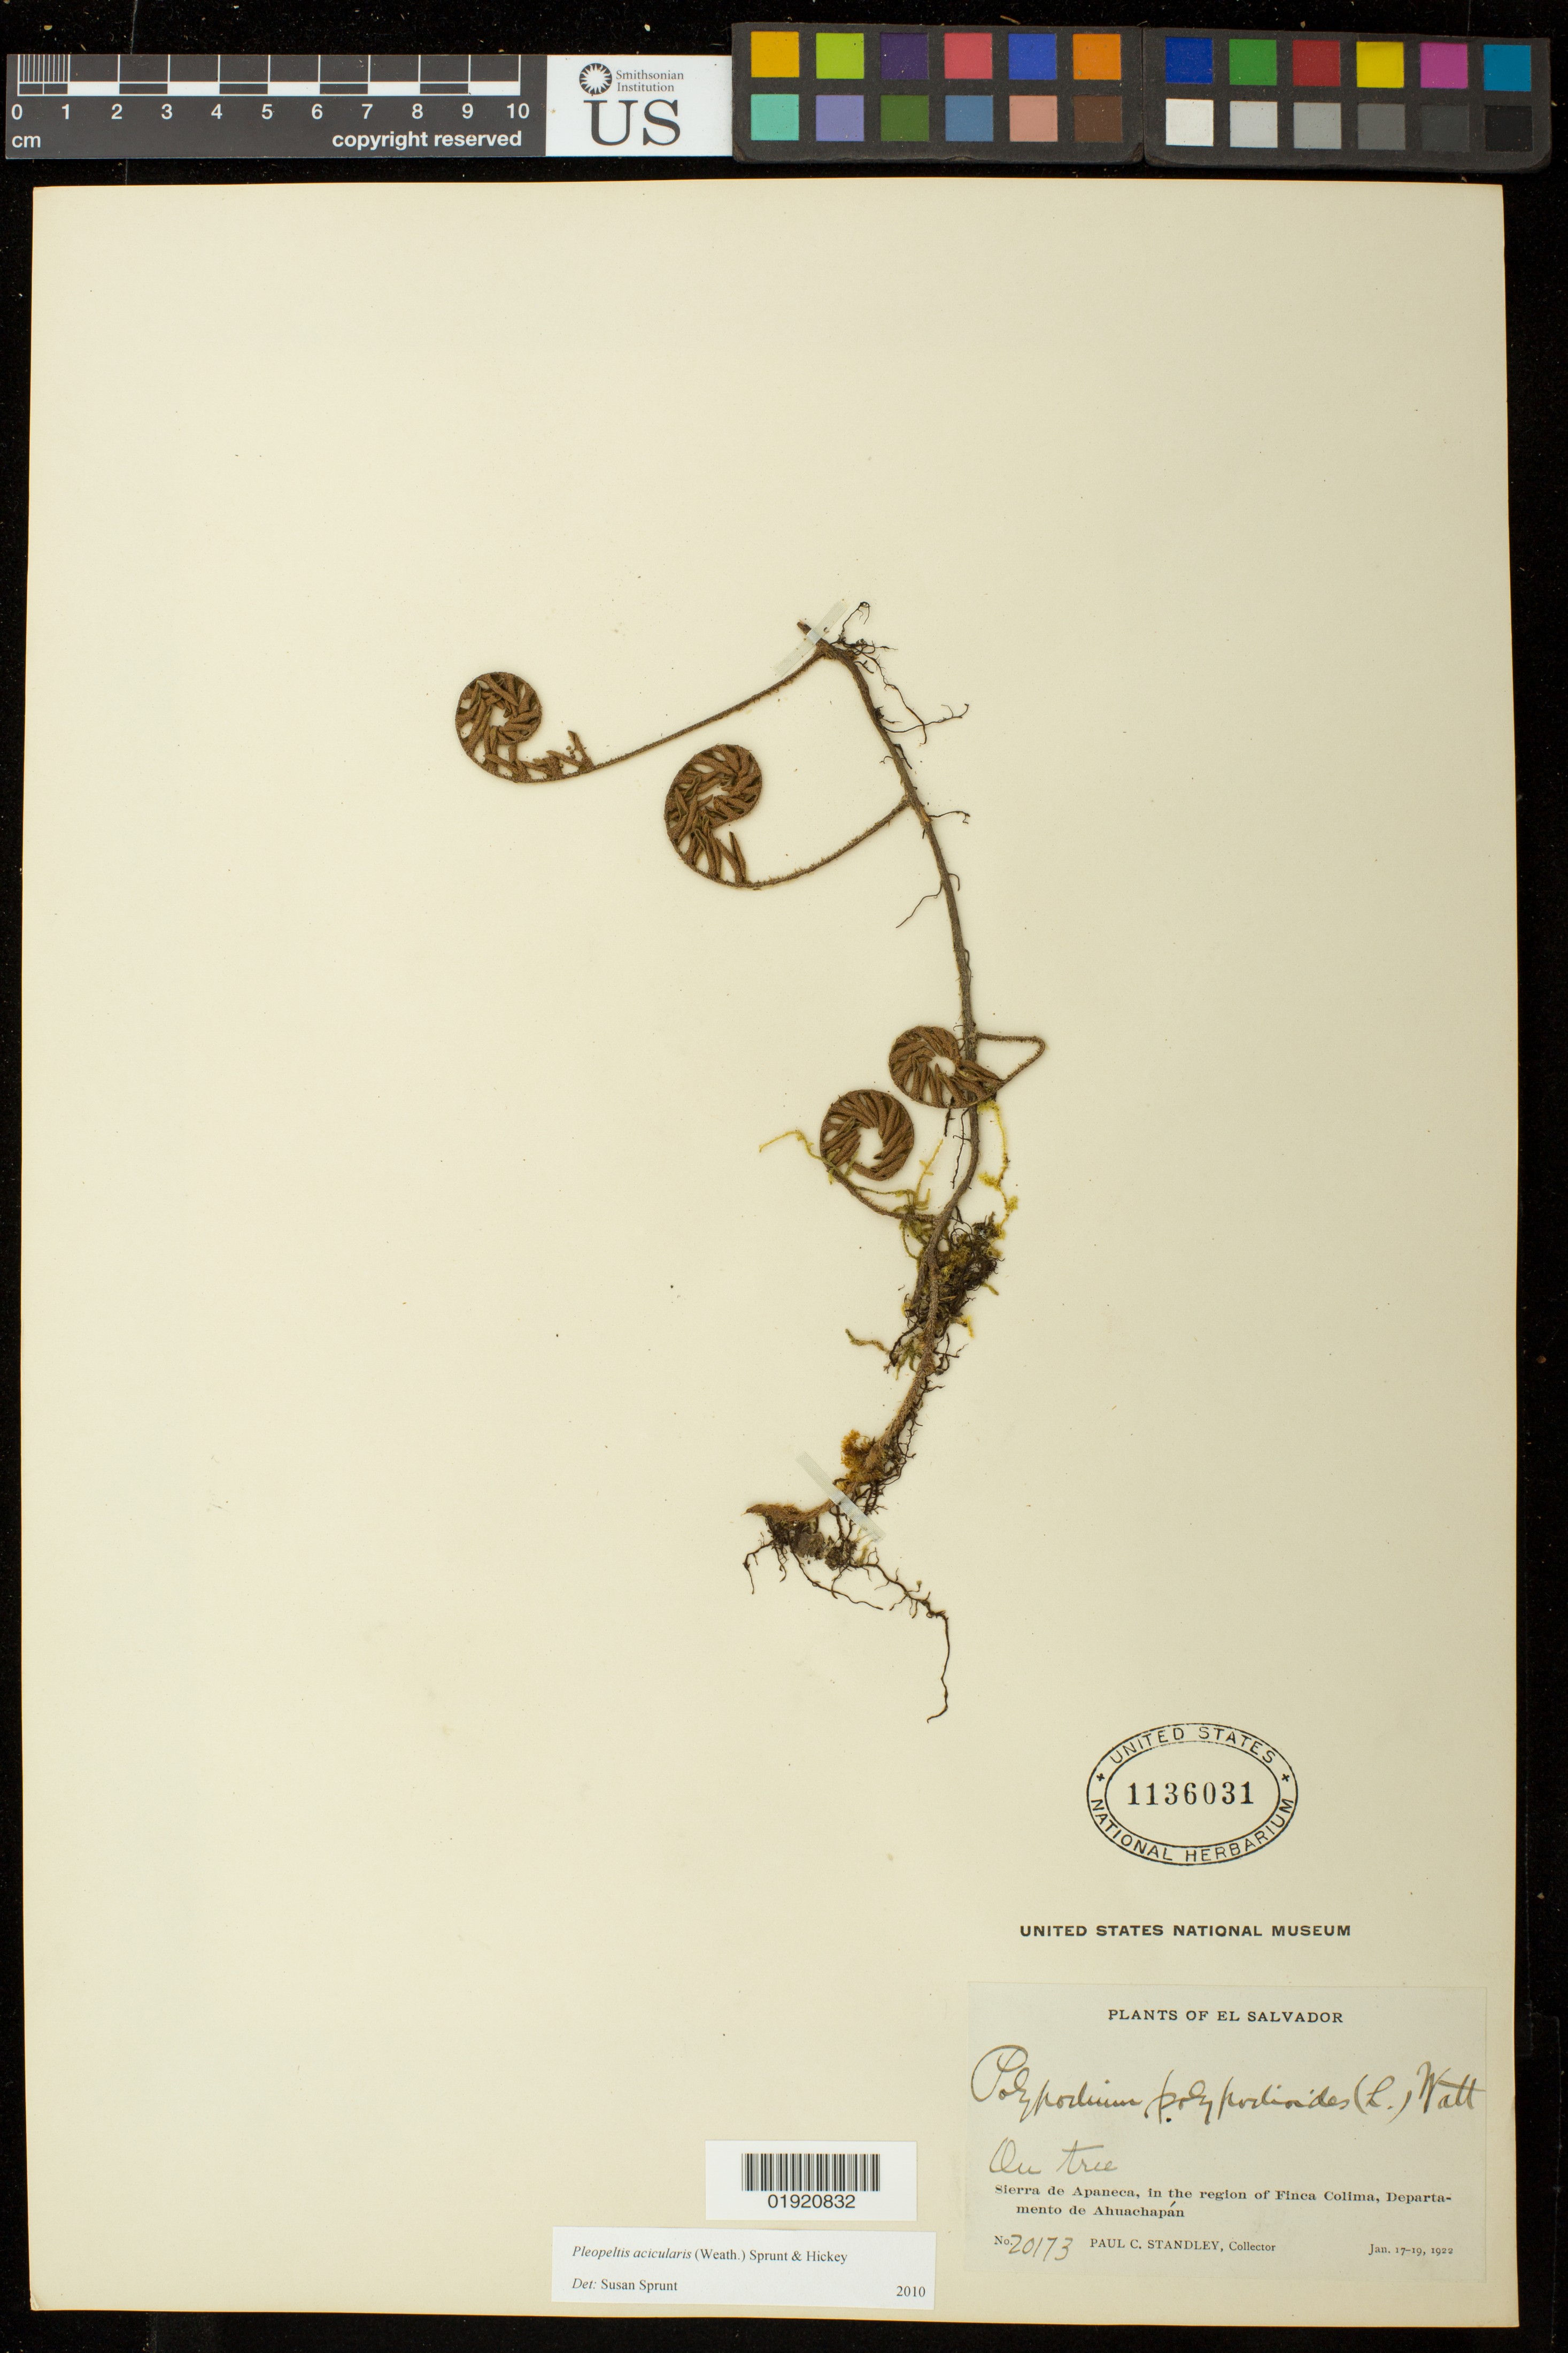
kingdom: Plantae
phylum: Tracheophyta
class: Polypodiopsida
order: Polypodiales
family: Polypodiaceae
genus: Pleopeltis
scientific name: Pleopeltis acicularis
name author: (Weath.) A.R. Sm. & Krömer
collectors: P. C. Standley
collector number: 20173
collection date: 1922-01-17/1922-01-19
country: El Salvador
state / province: Ahuachapán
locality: Sierra de Apaneca, in the region of Finca Colima, Departamento de Ahuachapan.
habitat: On tree.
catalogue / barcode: US 1136031